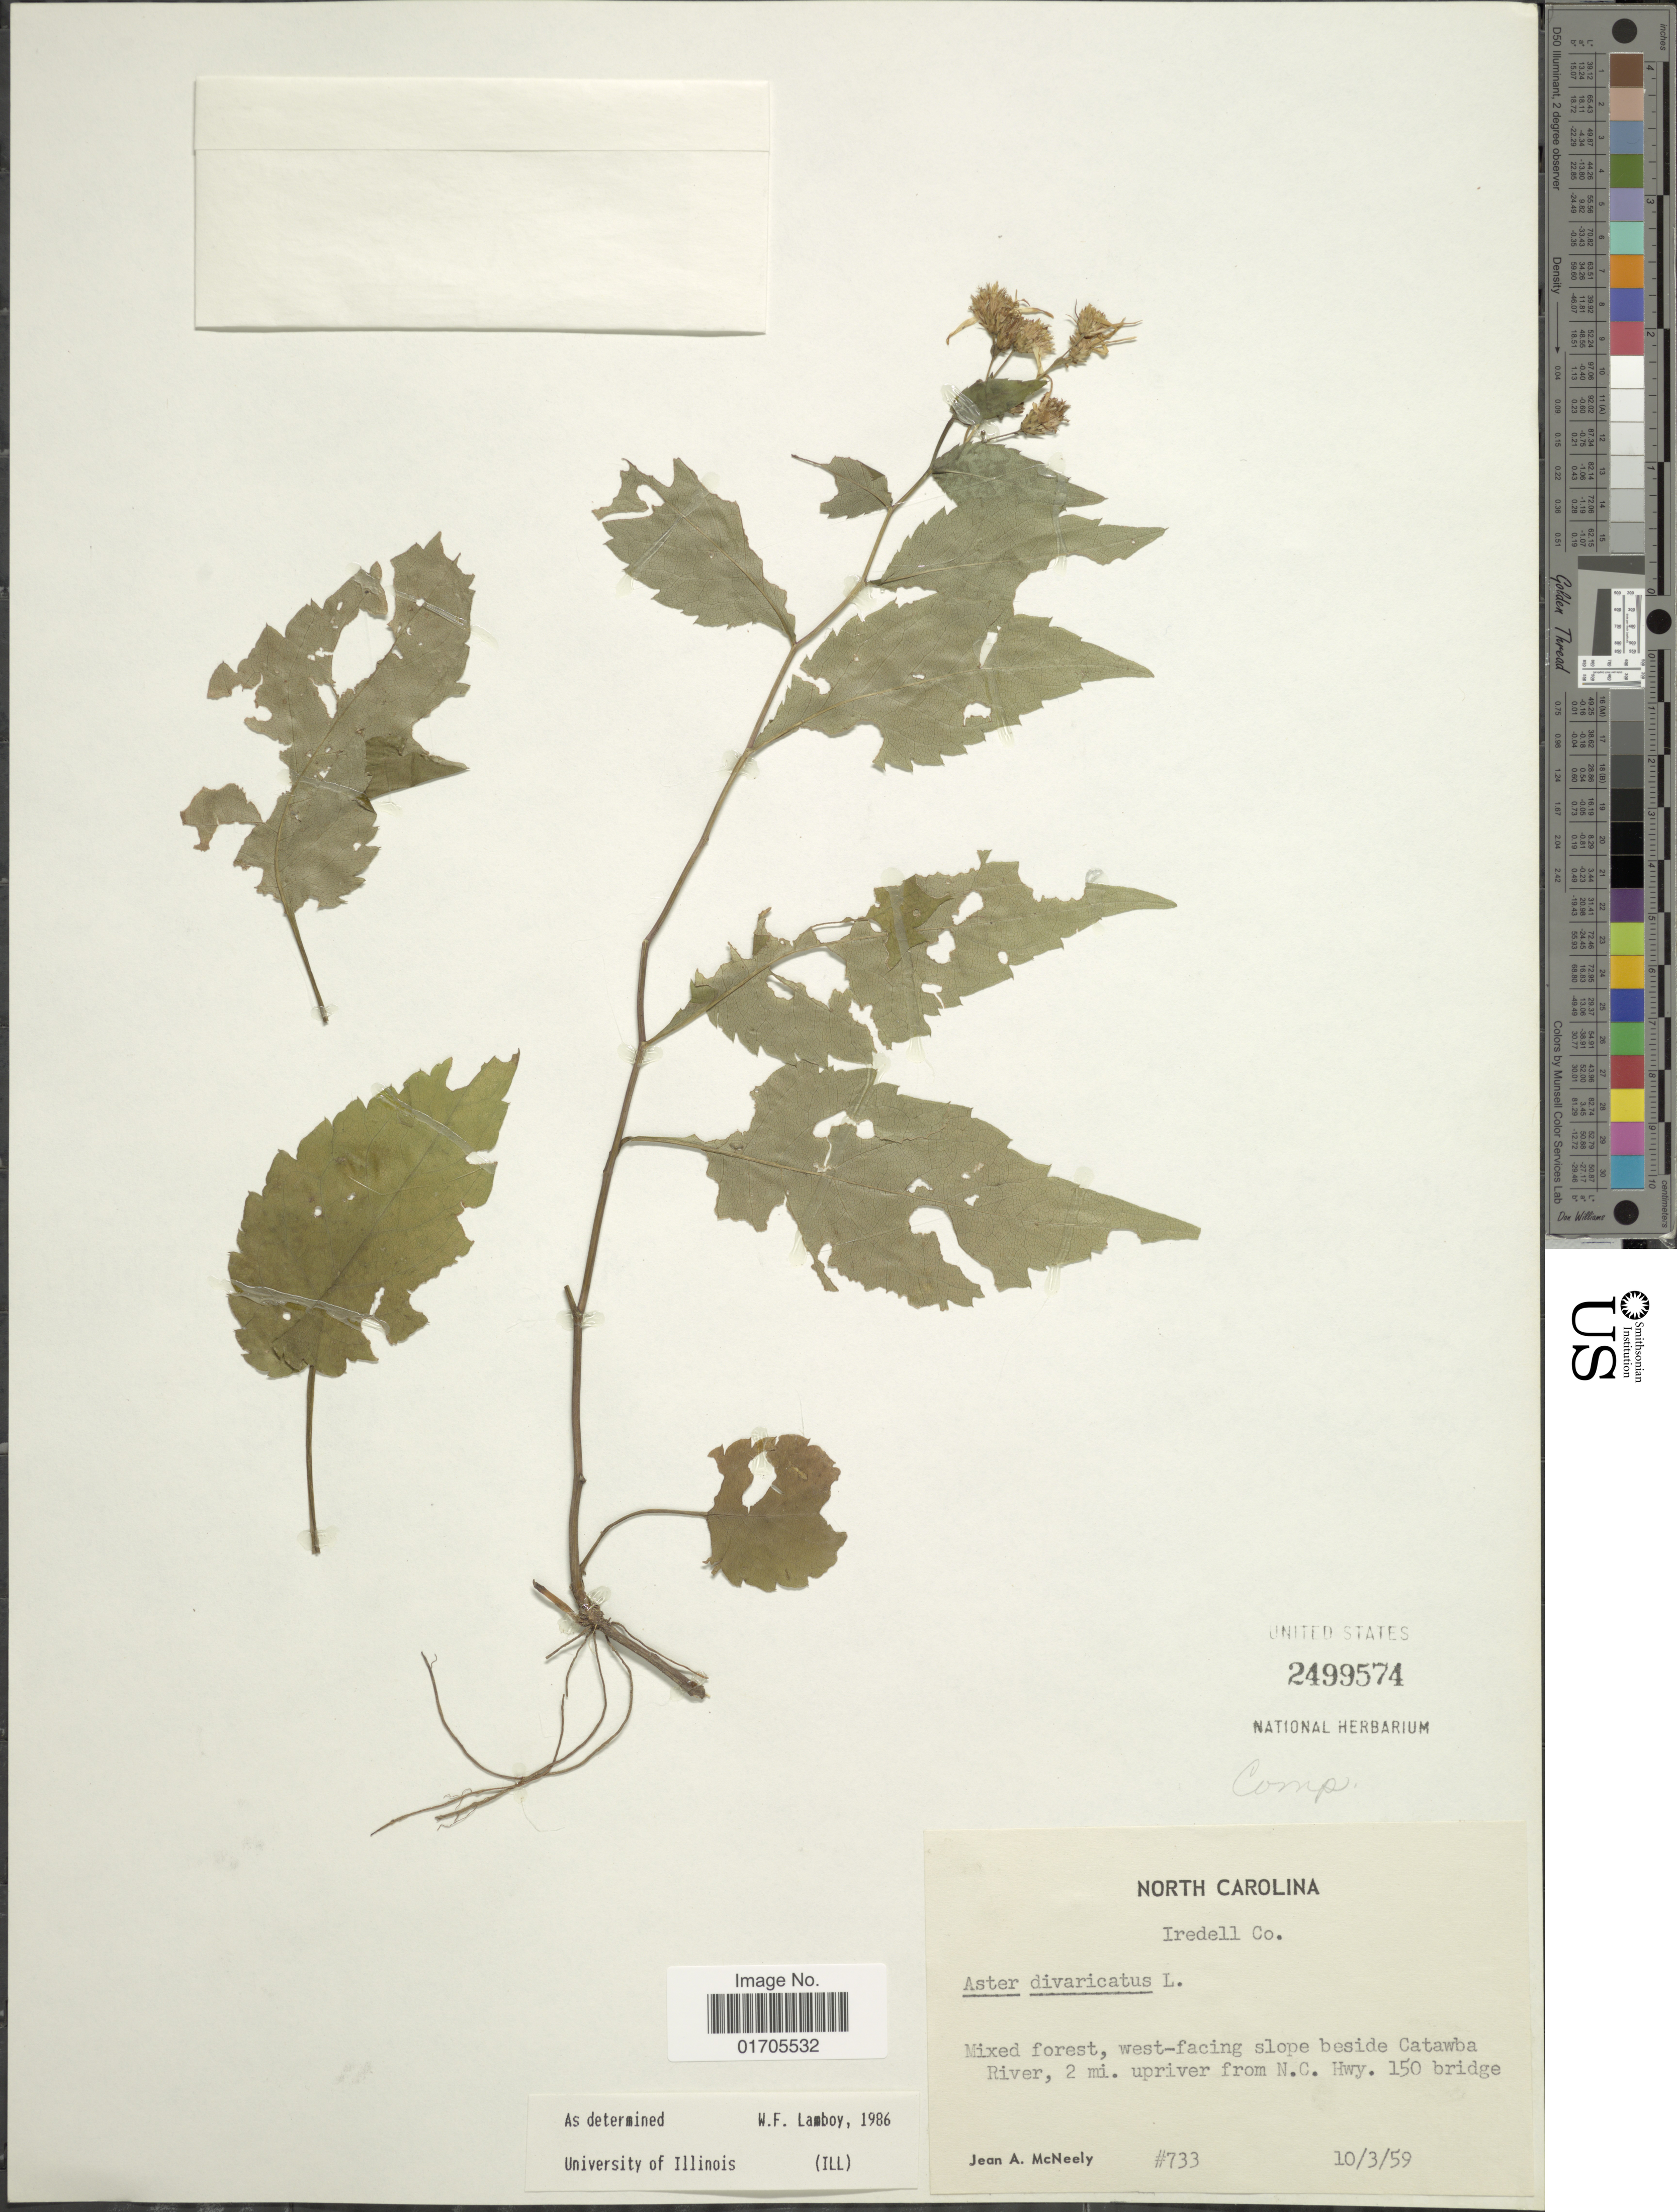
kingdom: Plantae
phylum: Tracheophyta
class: Magnoliopsida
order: Asterales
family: Asteraceae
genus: Eurybia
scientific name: Eurybia divaricata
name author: (L.) G.L. Nesom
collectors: J. McNeely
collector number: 733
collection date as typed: Transcribed d/m/y: 3/10/59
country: United States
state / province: North Carolina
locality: North Carolina. Iredell Co. Mixed forest, west-facing slope beside Catawba River, 2 mi. upriver from N. C. Hwy. 150 bridge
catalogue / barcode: US 2499574